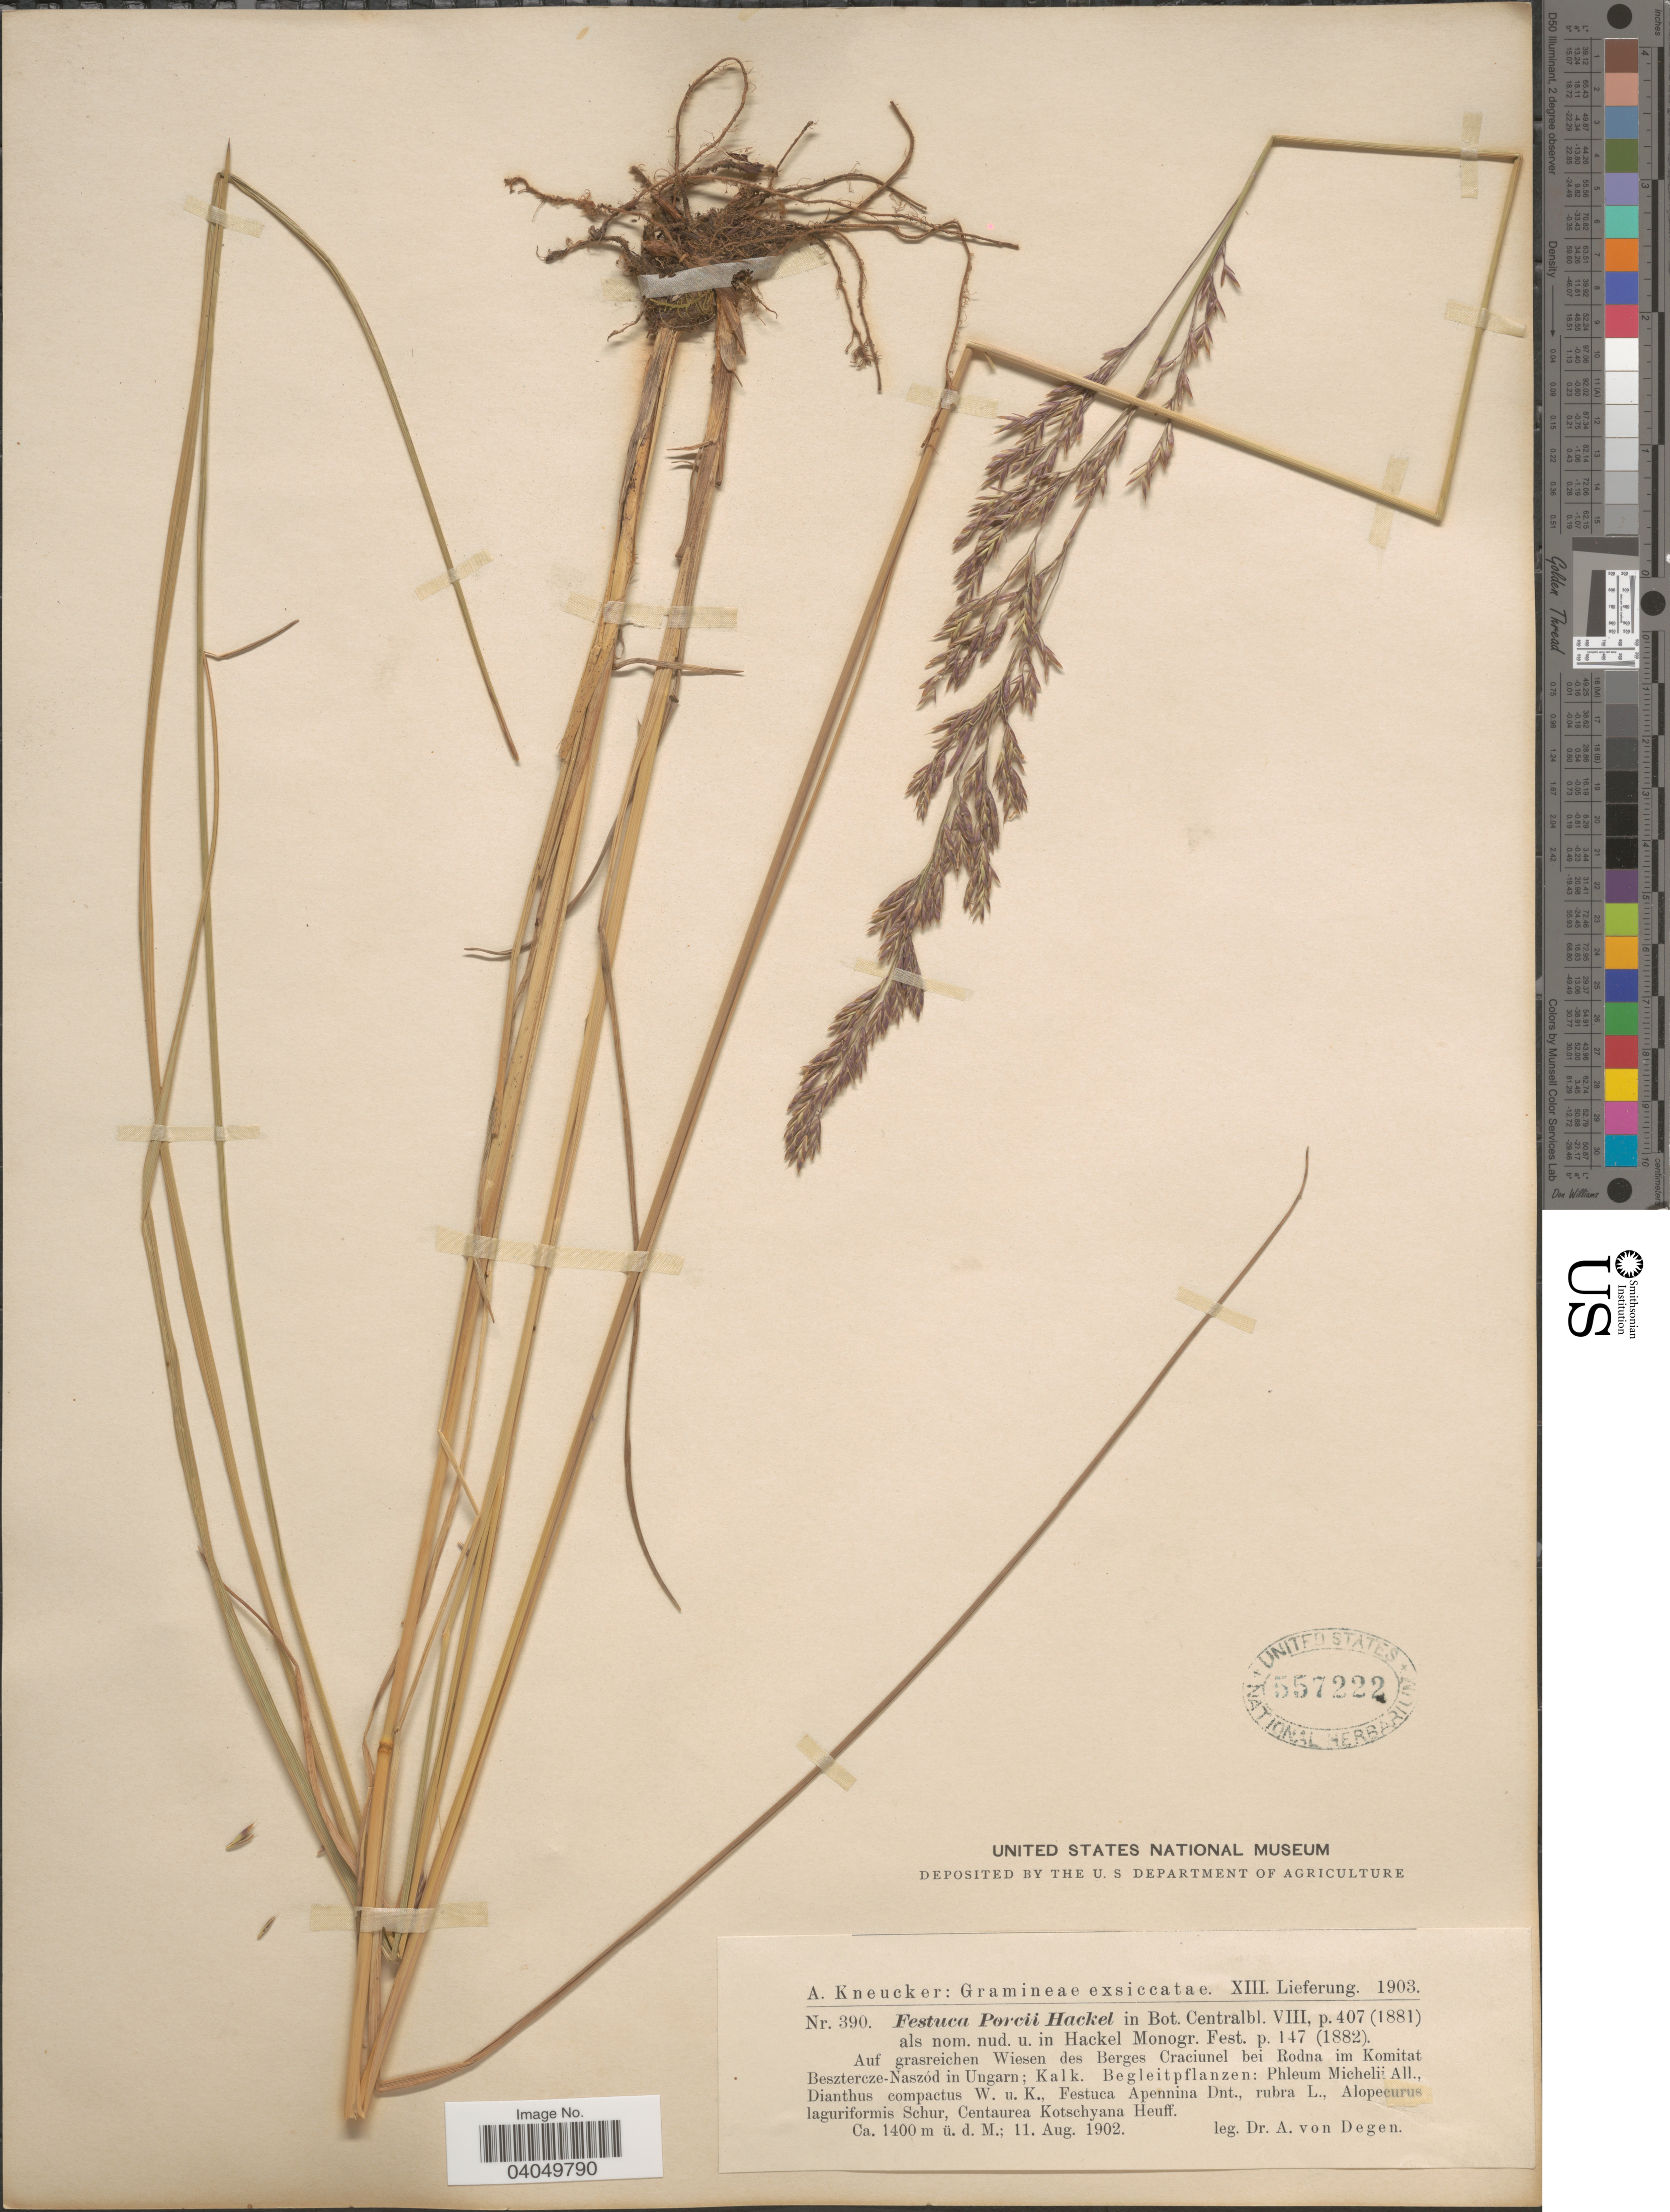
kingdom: Plantae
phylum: Tracheophyta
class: Liliopsida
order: Poales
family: Poaceae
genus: Festuca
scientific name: Festuca porcii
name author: Hack.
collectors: A. von Degen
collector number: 390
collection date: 1902-08-11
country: Romania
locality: Auf grasreichen Wiesen des Berges Craciunel bei Rodna im Komitat Besztercze-Naszód in Ungarn; Kalk.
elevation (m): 1400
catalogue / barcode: US 557222